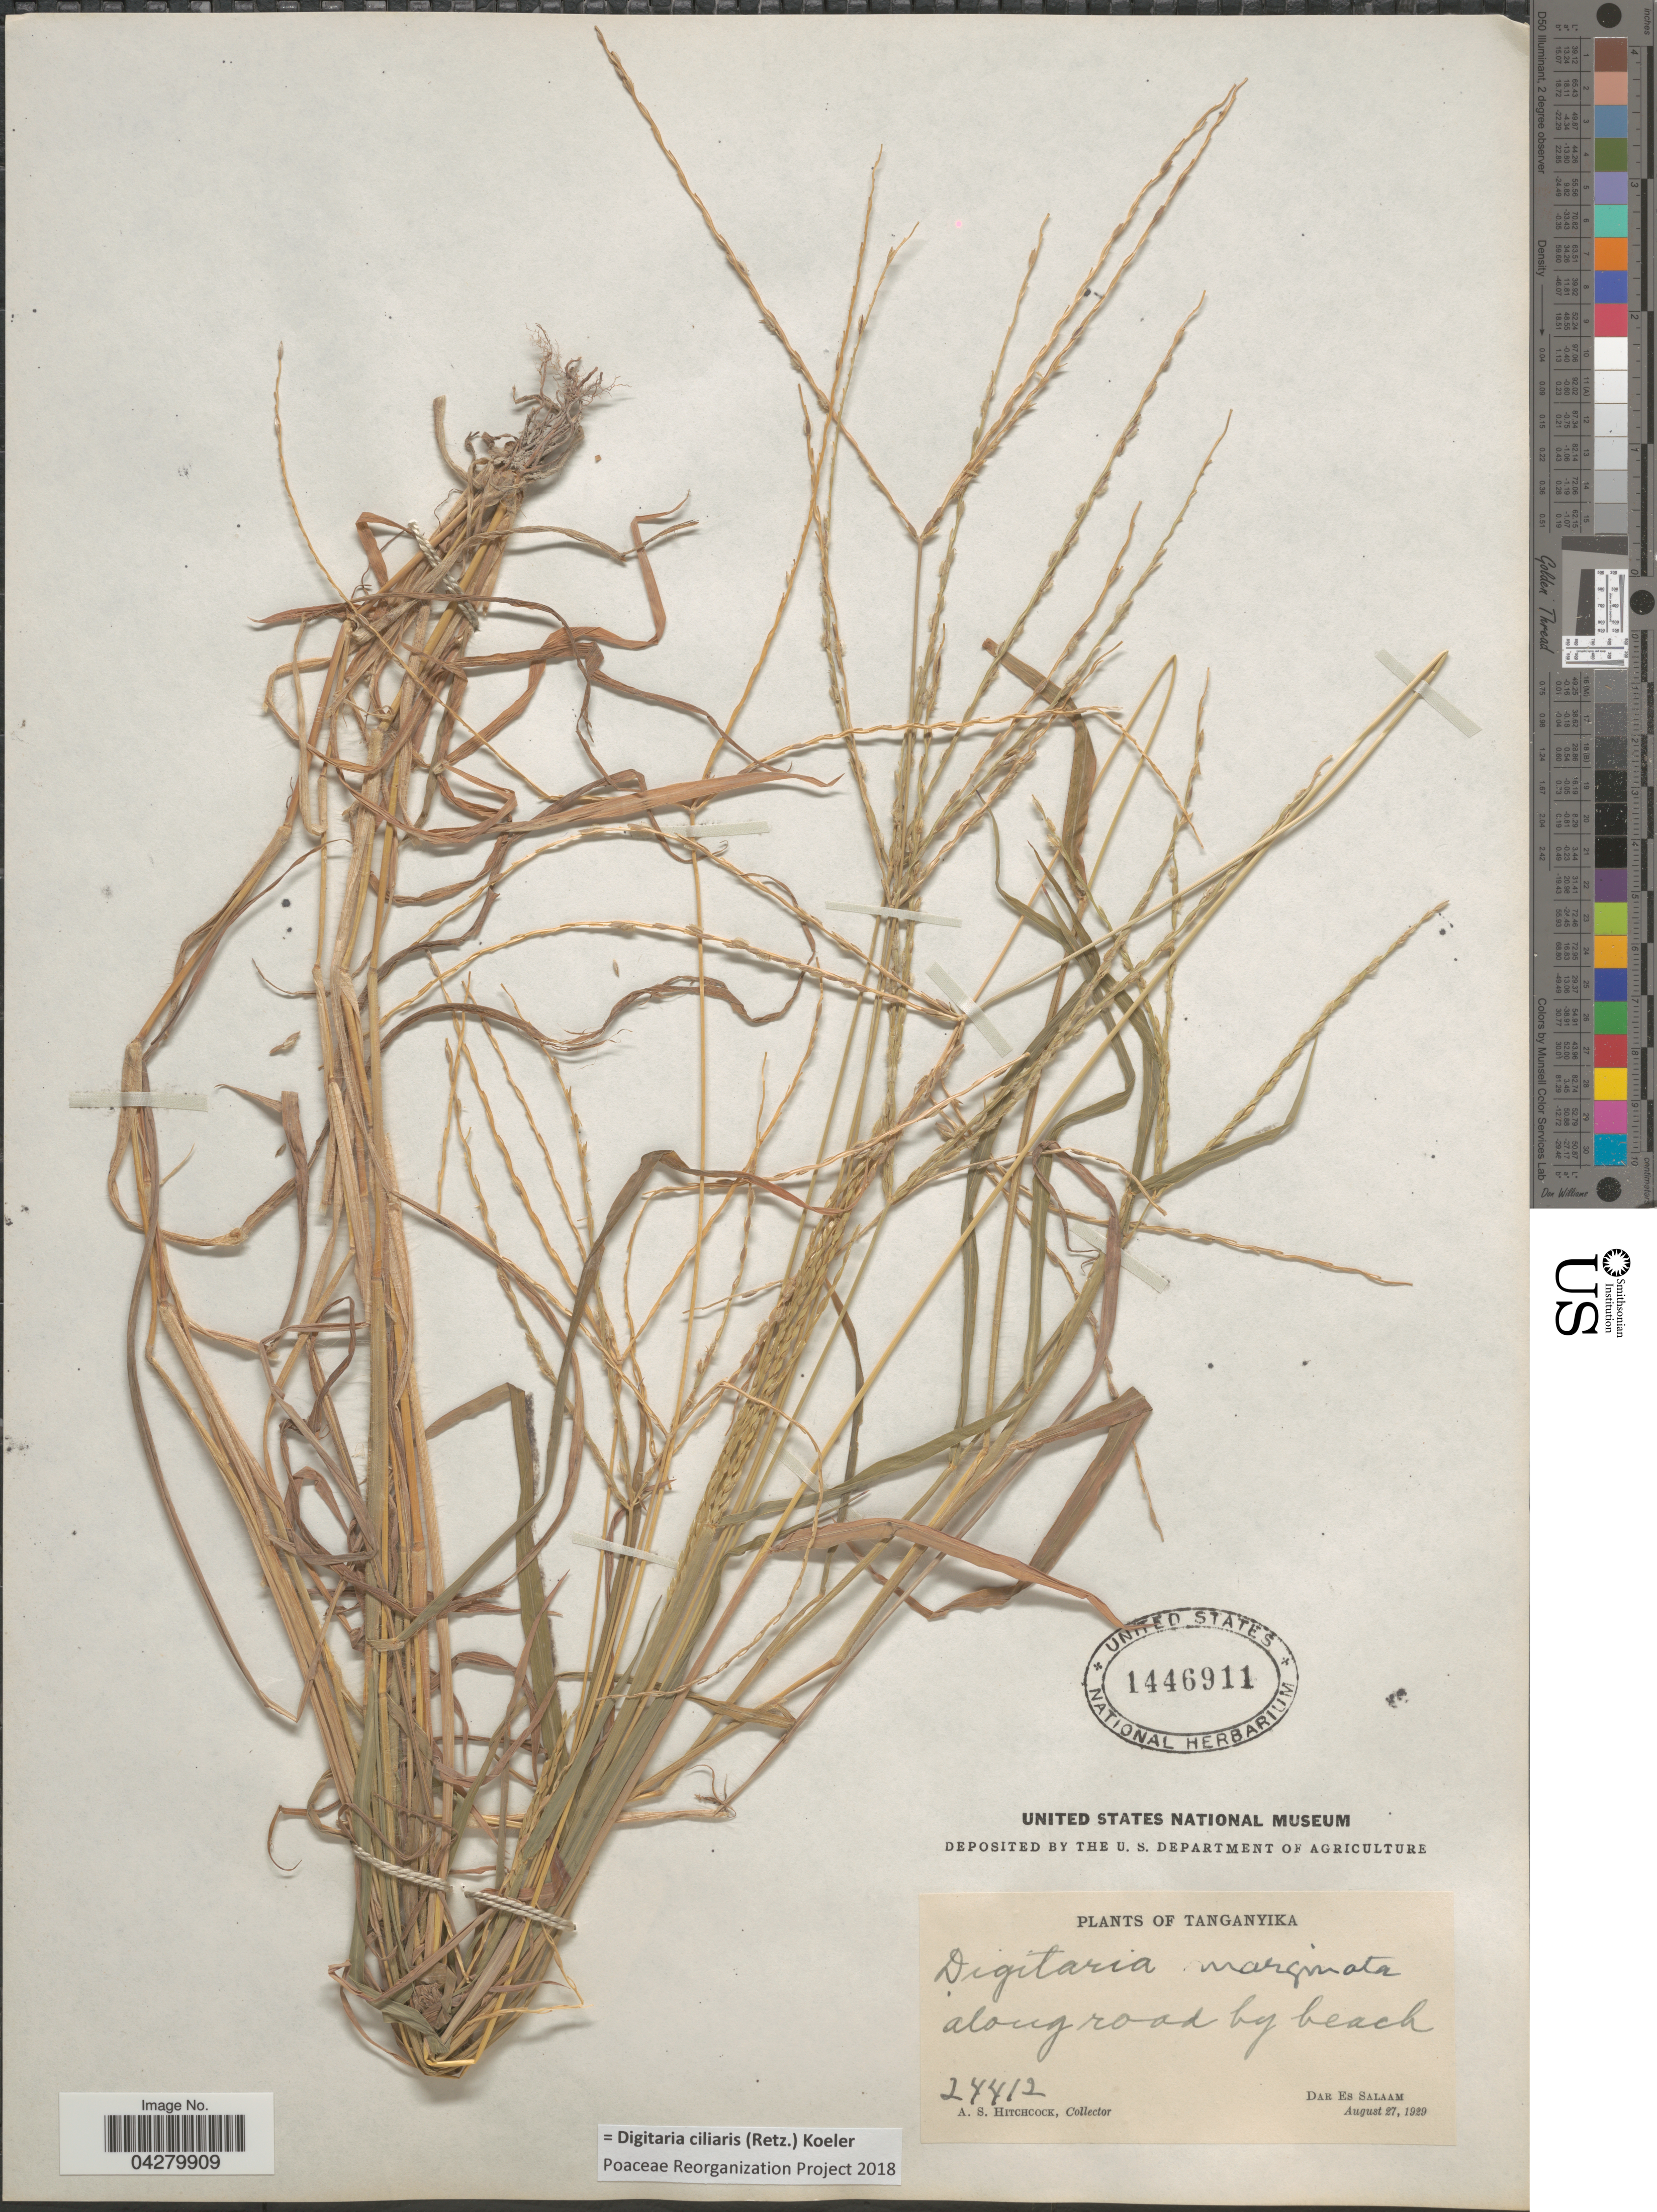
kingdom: Plantae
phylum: Tracheophyta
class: Liliopsida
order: Poales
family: Poaceae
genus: Digitaria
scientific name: Digitaria ciliaris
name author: (Retz.) Koeler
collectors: A. S. Hitchcock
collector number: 24412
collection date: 1929-08-27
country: Tanzania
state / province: Dar es Salaam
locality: Tanganyika. Along road by beach.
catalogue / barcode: US 1446911